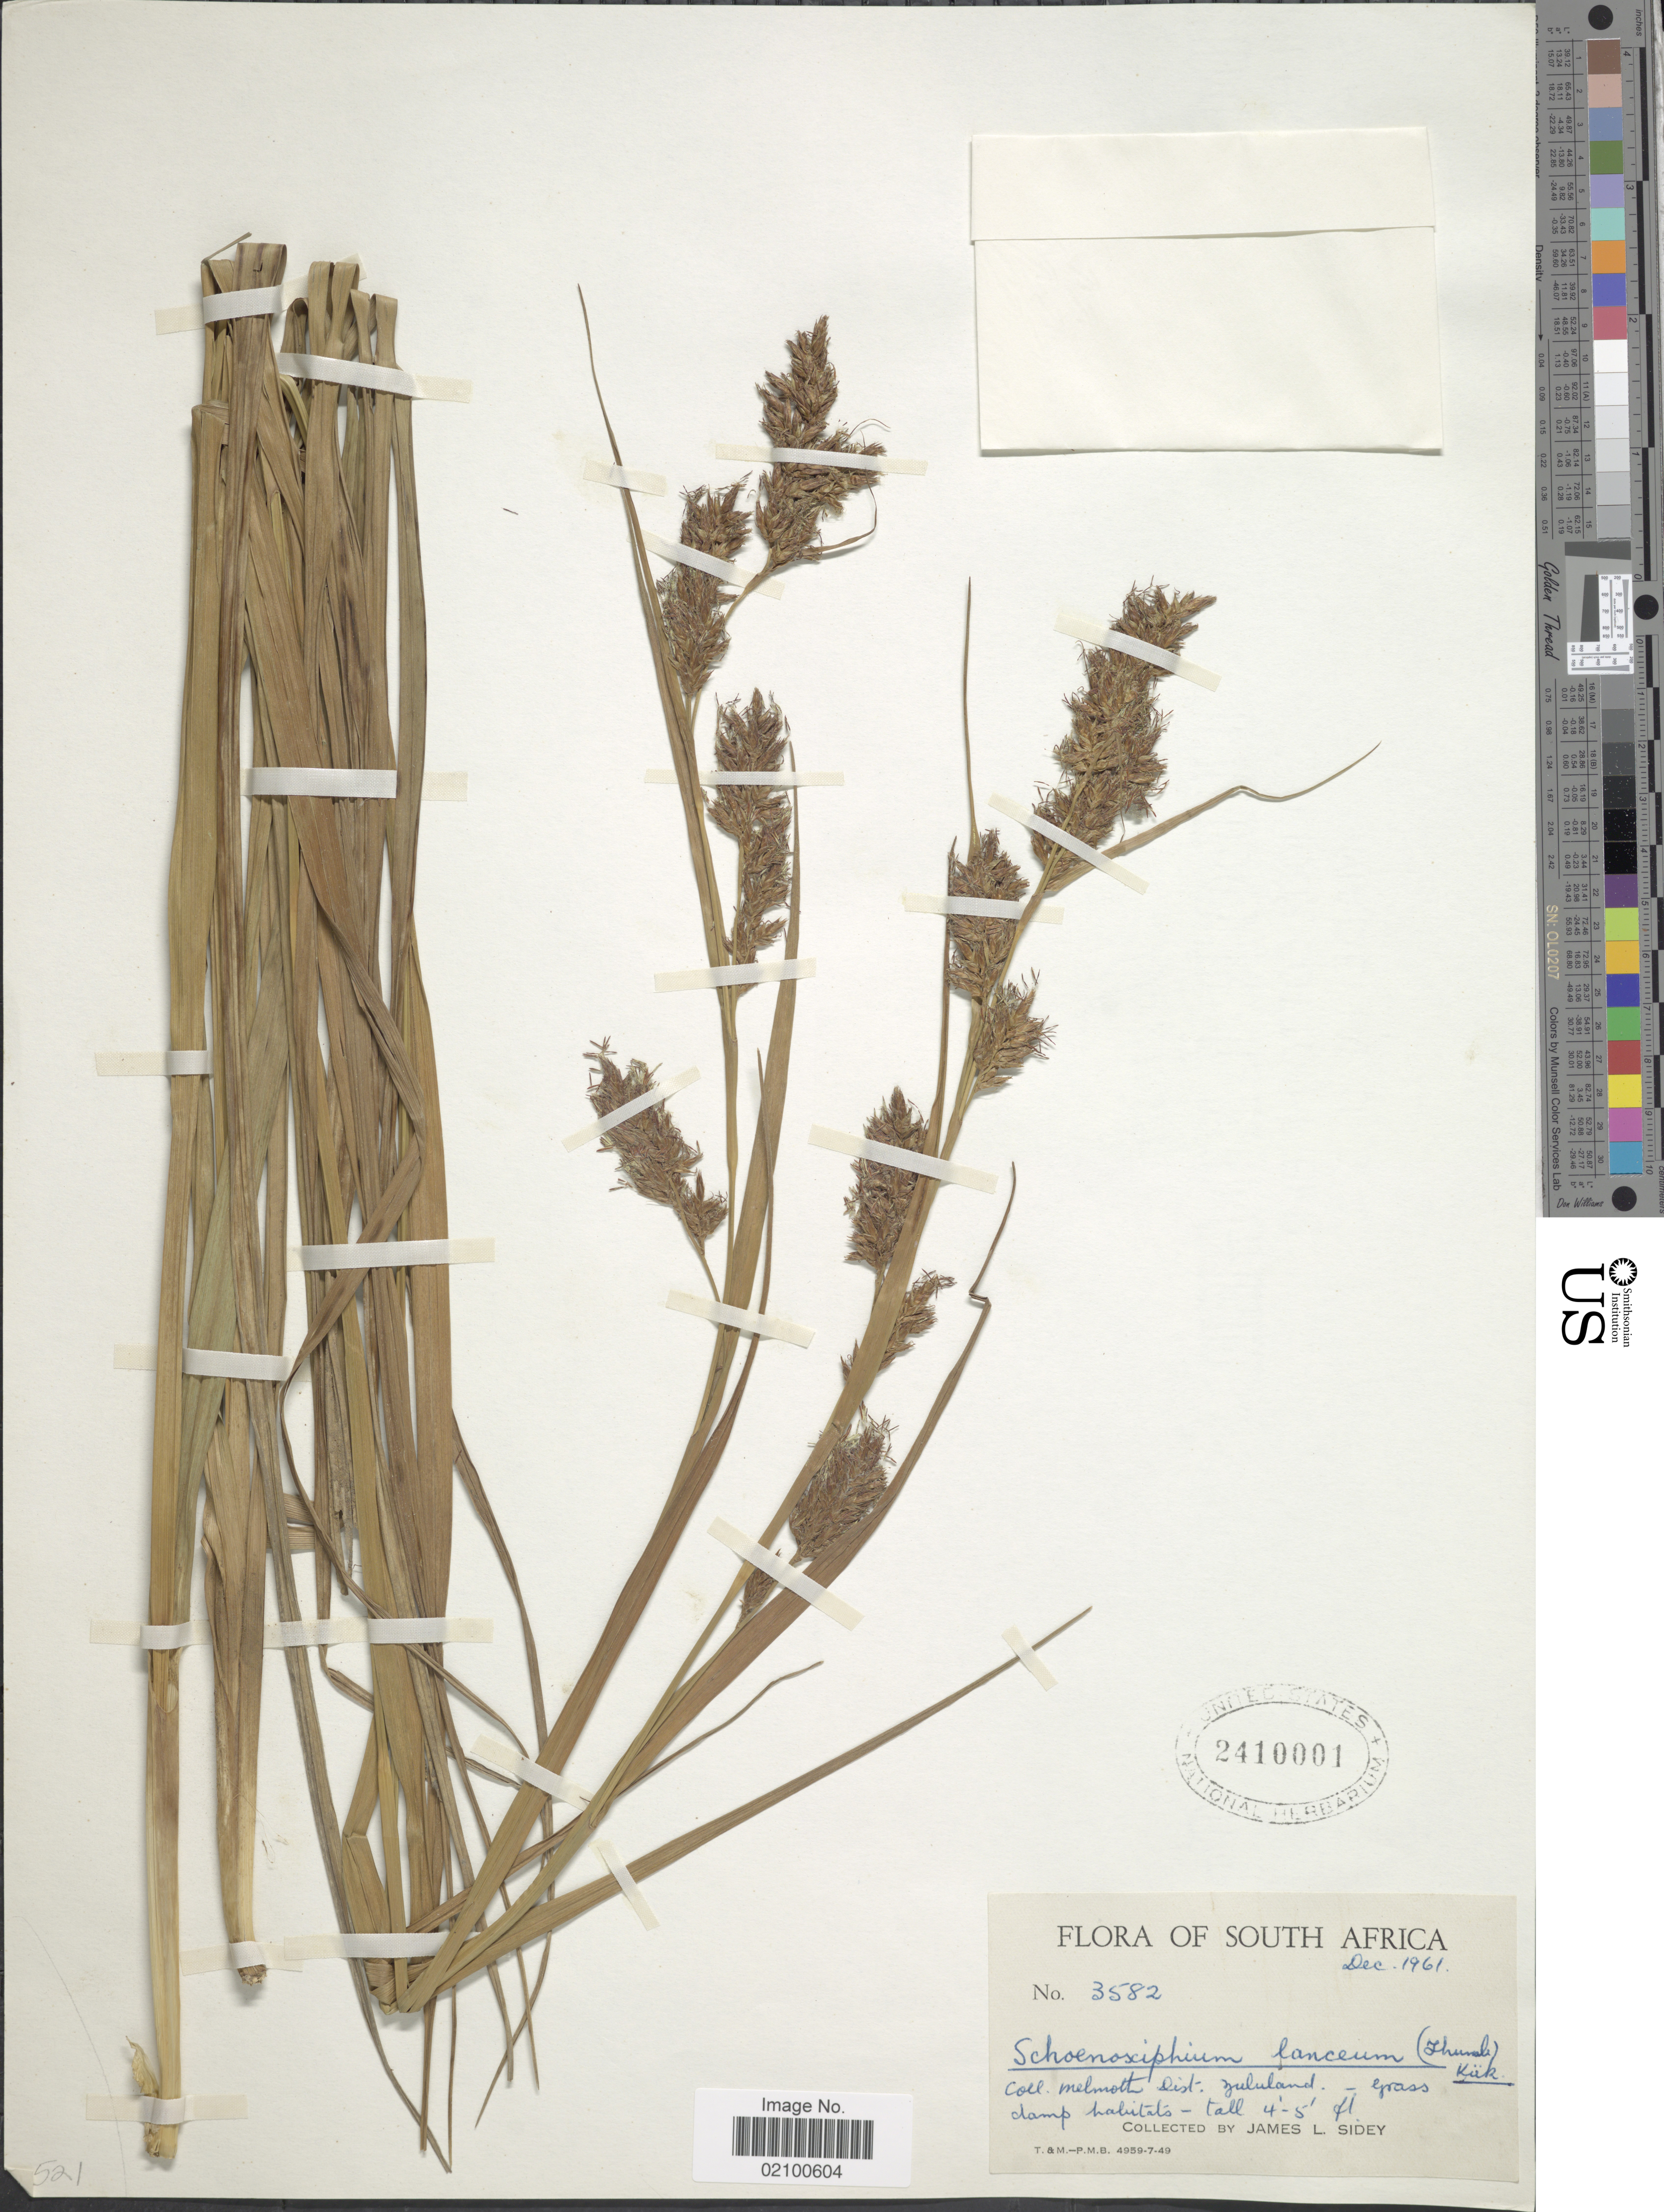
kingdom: Plantae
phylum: Tracheophyta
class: Liliopsida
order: Poales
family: Cyperaceae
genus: Carex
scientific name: Carex lancea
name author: (Thunb.) Baill.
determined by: Strong, Mark T., (BOT), Smithsonian Institution - National Museum of Natural History (UNITED STATES)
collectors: J. L. Sidey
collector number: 3582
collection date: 1961-12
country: South Africa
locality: Melmoth Dist., Zululand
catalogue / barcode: US 2410001